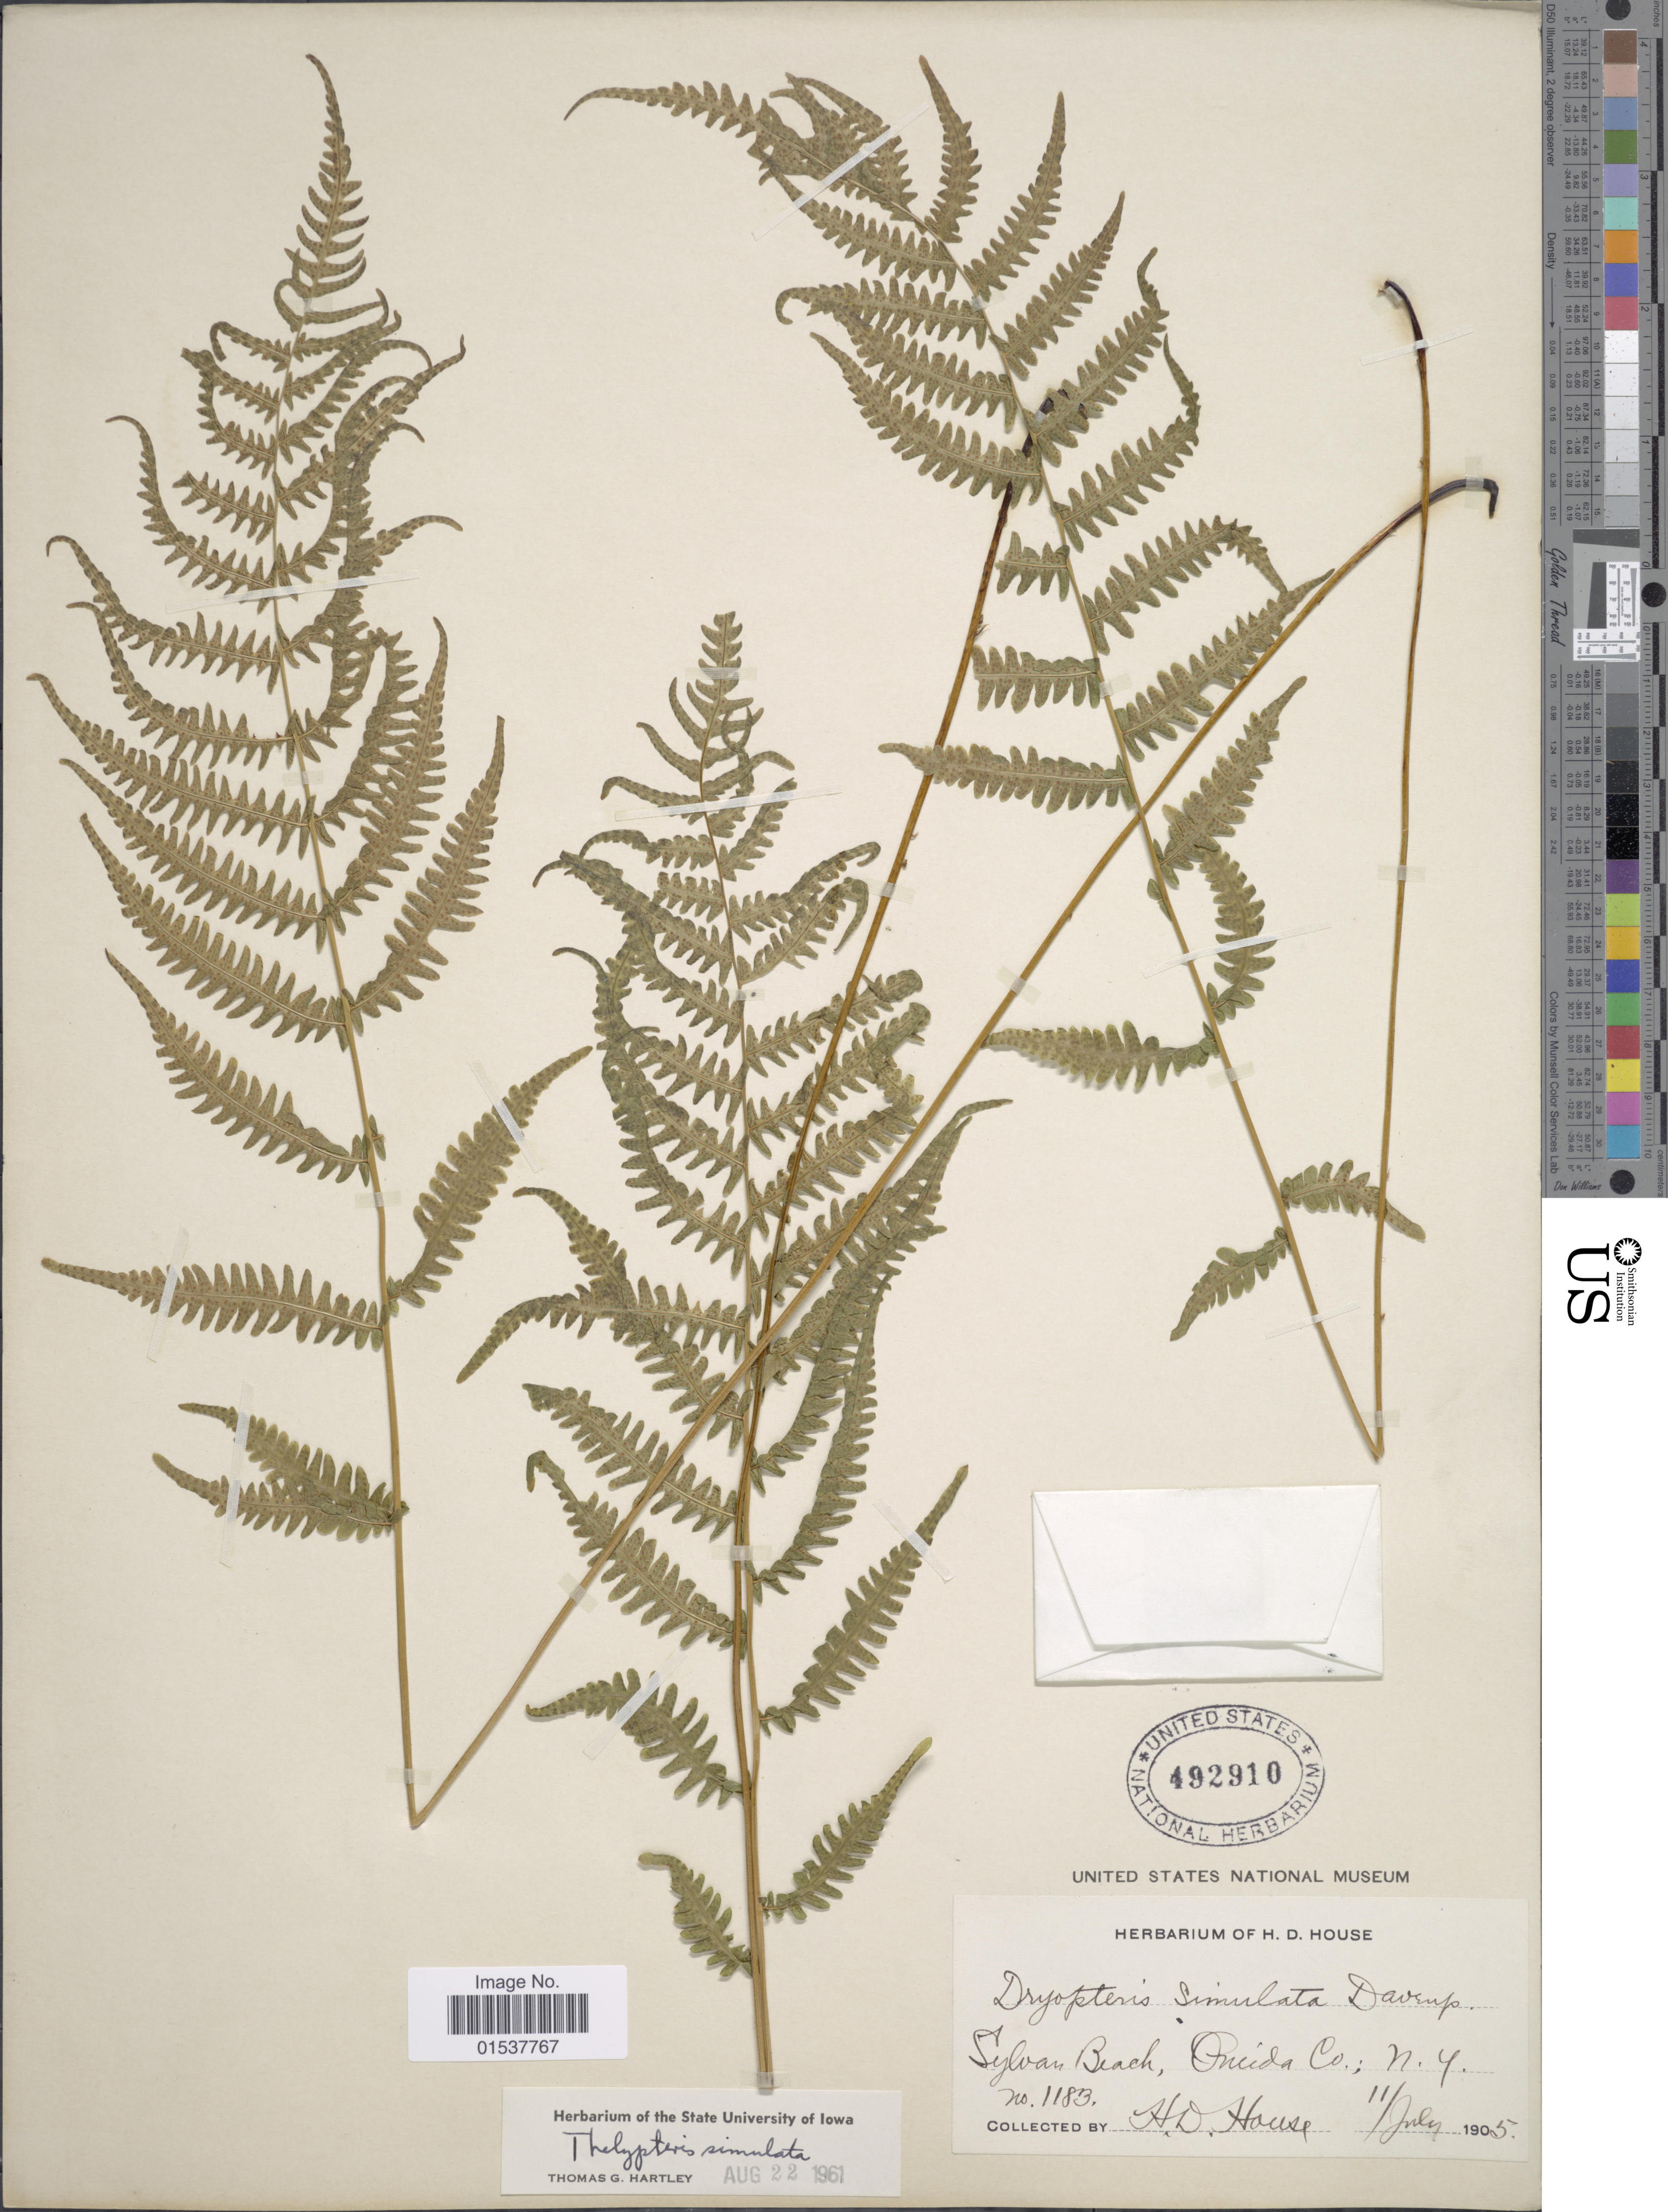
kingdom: Plantae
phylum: Tracheophyta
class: Polypodiopsida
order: Polypodiales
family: Thelypteridaceae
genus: Parathelypteris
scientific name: Parathelypteris simulata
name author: (Davenp.) Holttum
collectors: H. D. House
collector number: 1183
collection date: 1905-07-11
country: United States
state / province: New York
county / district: Oneida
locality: Sylvan Beach, Oneida Co.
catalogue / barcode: US 492910